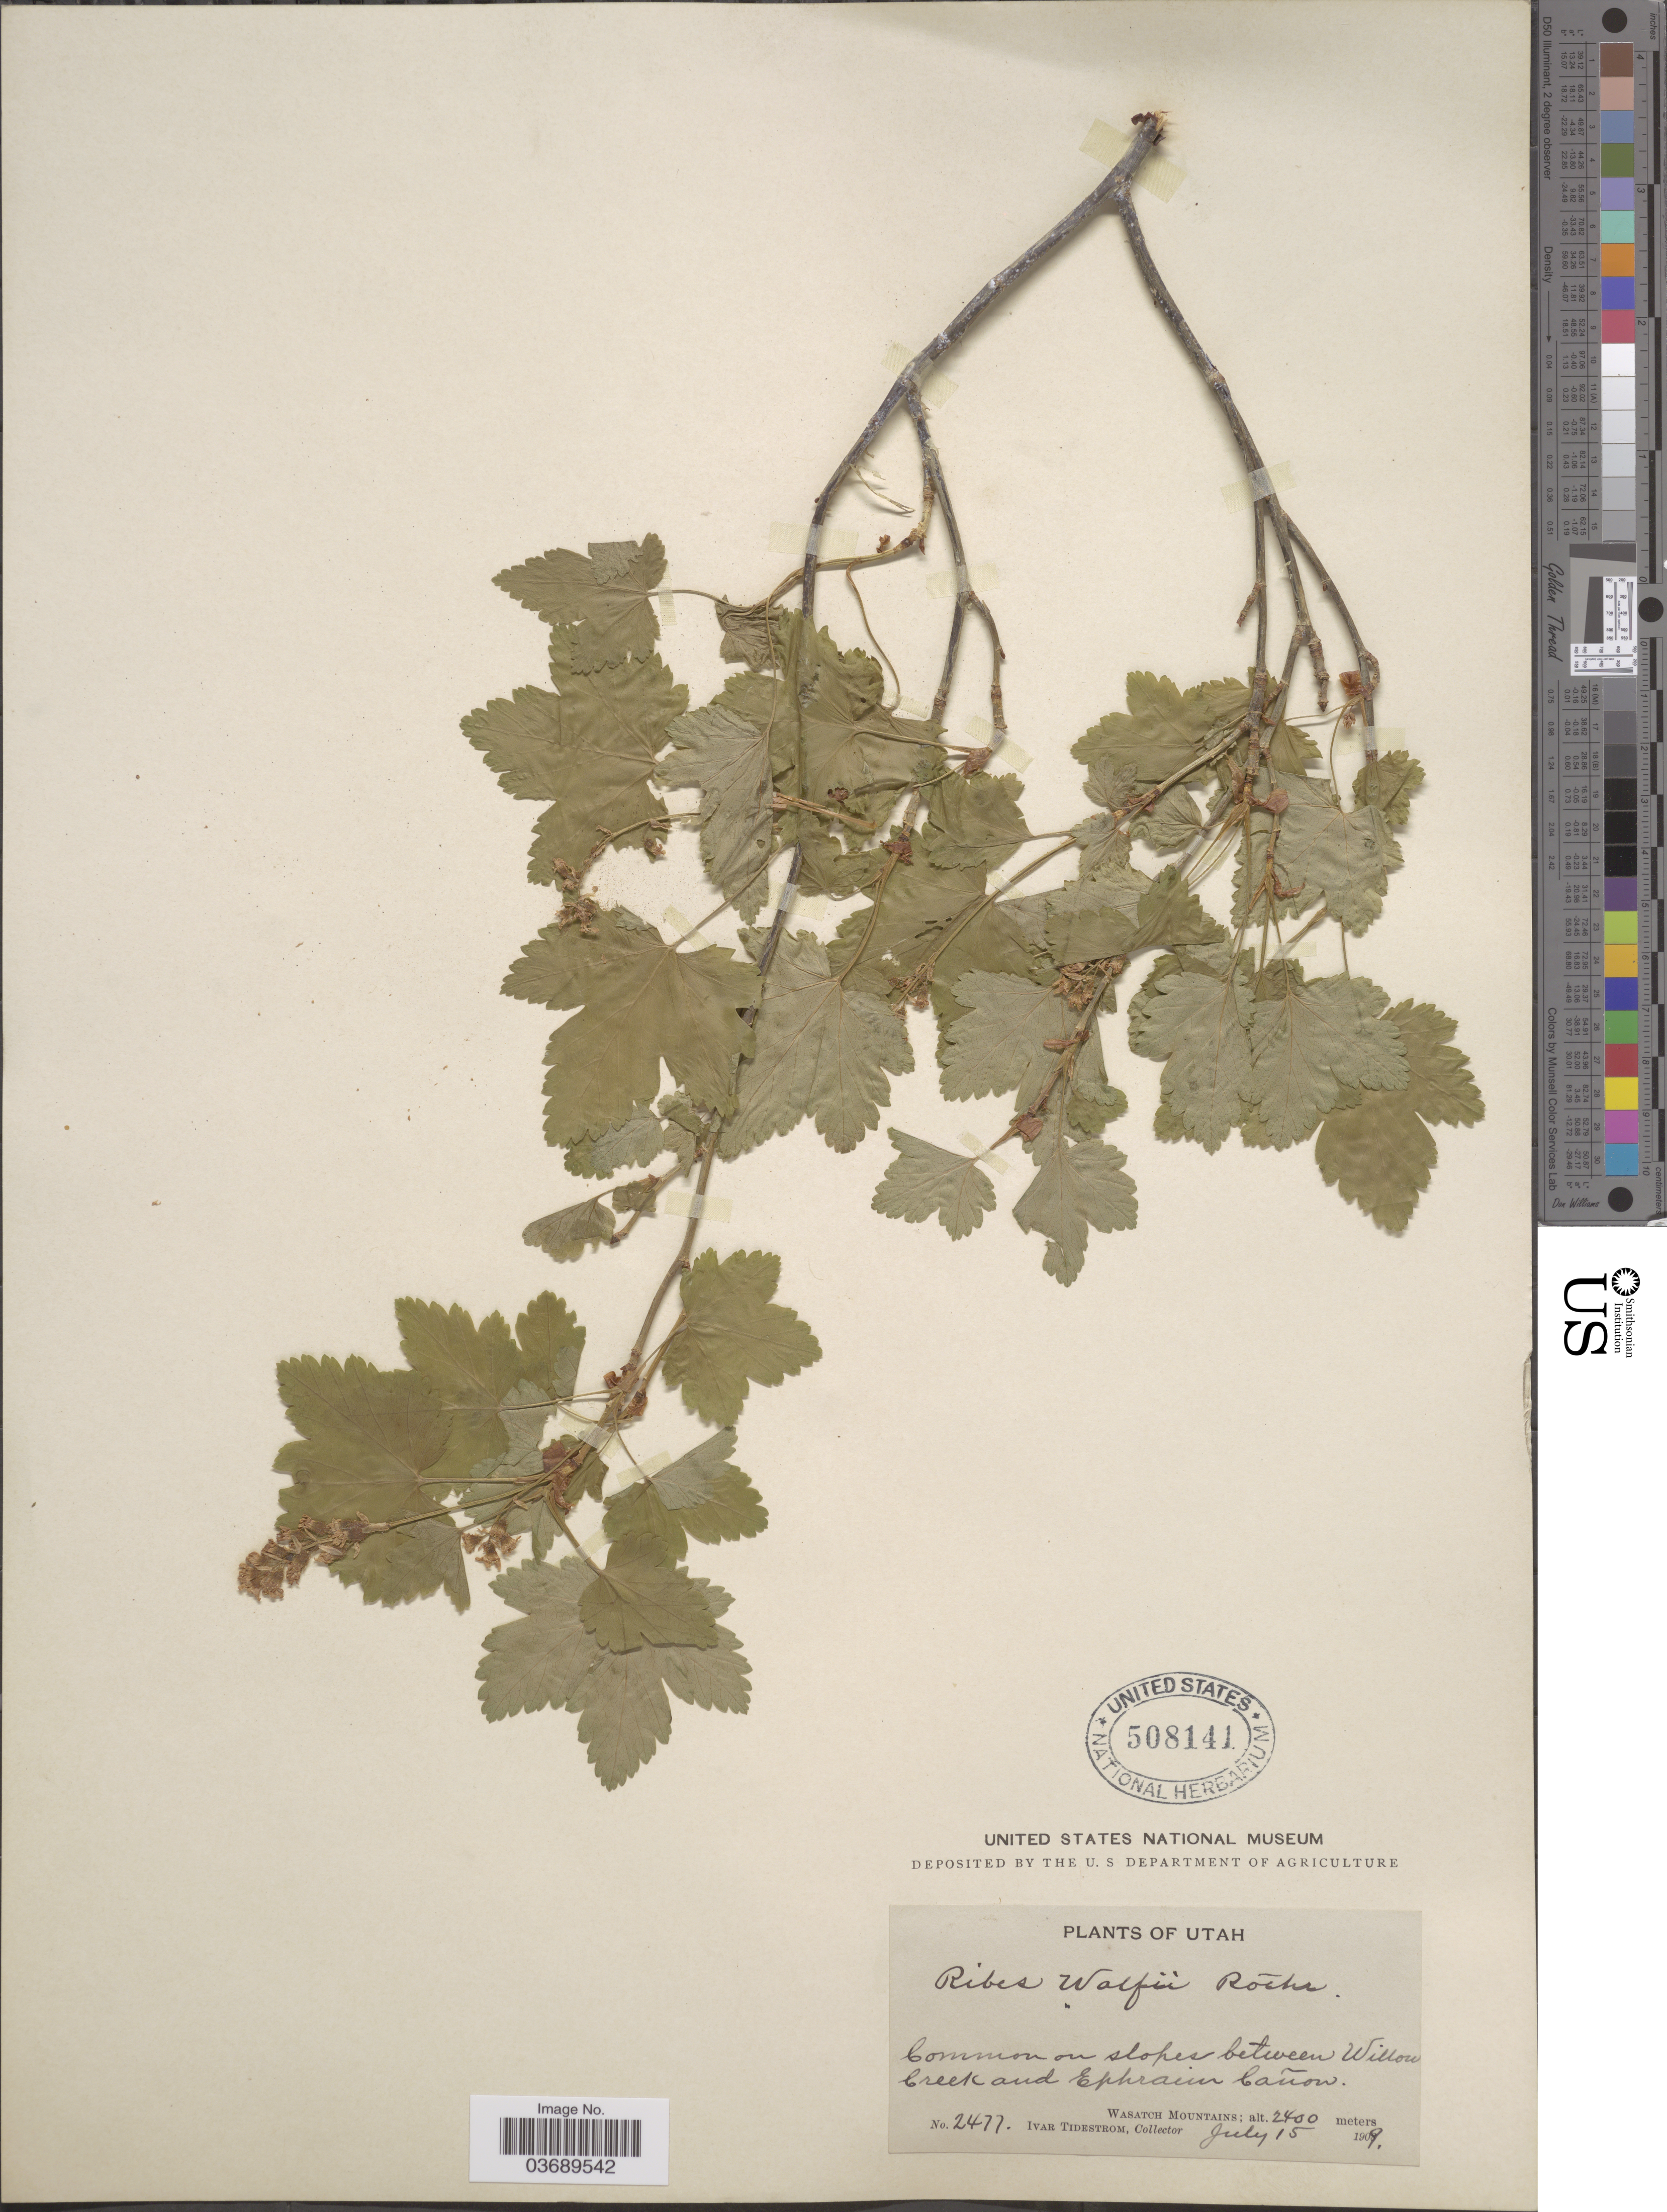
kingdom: Plantae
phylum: Tracheophyta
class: Magnoliopsida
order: Saxifragales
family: Grossulariaceae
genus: Ribes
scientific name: Ribes wolfii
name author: Rothr.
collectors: I. F. Tidestrom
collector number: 2477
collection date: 1909-07-15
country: United States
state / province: Utah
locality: On slopes between Willow Creek and Ephraim Cañon. Wasatch Mountains.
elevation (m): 2400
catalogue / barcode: US 508141